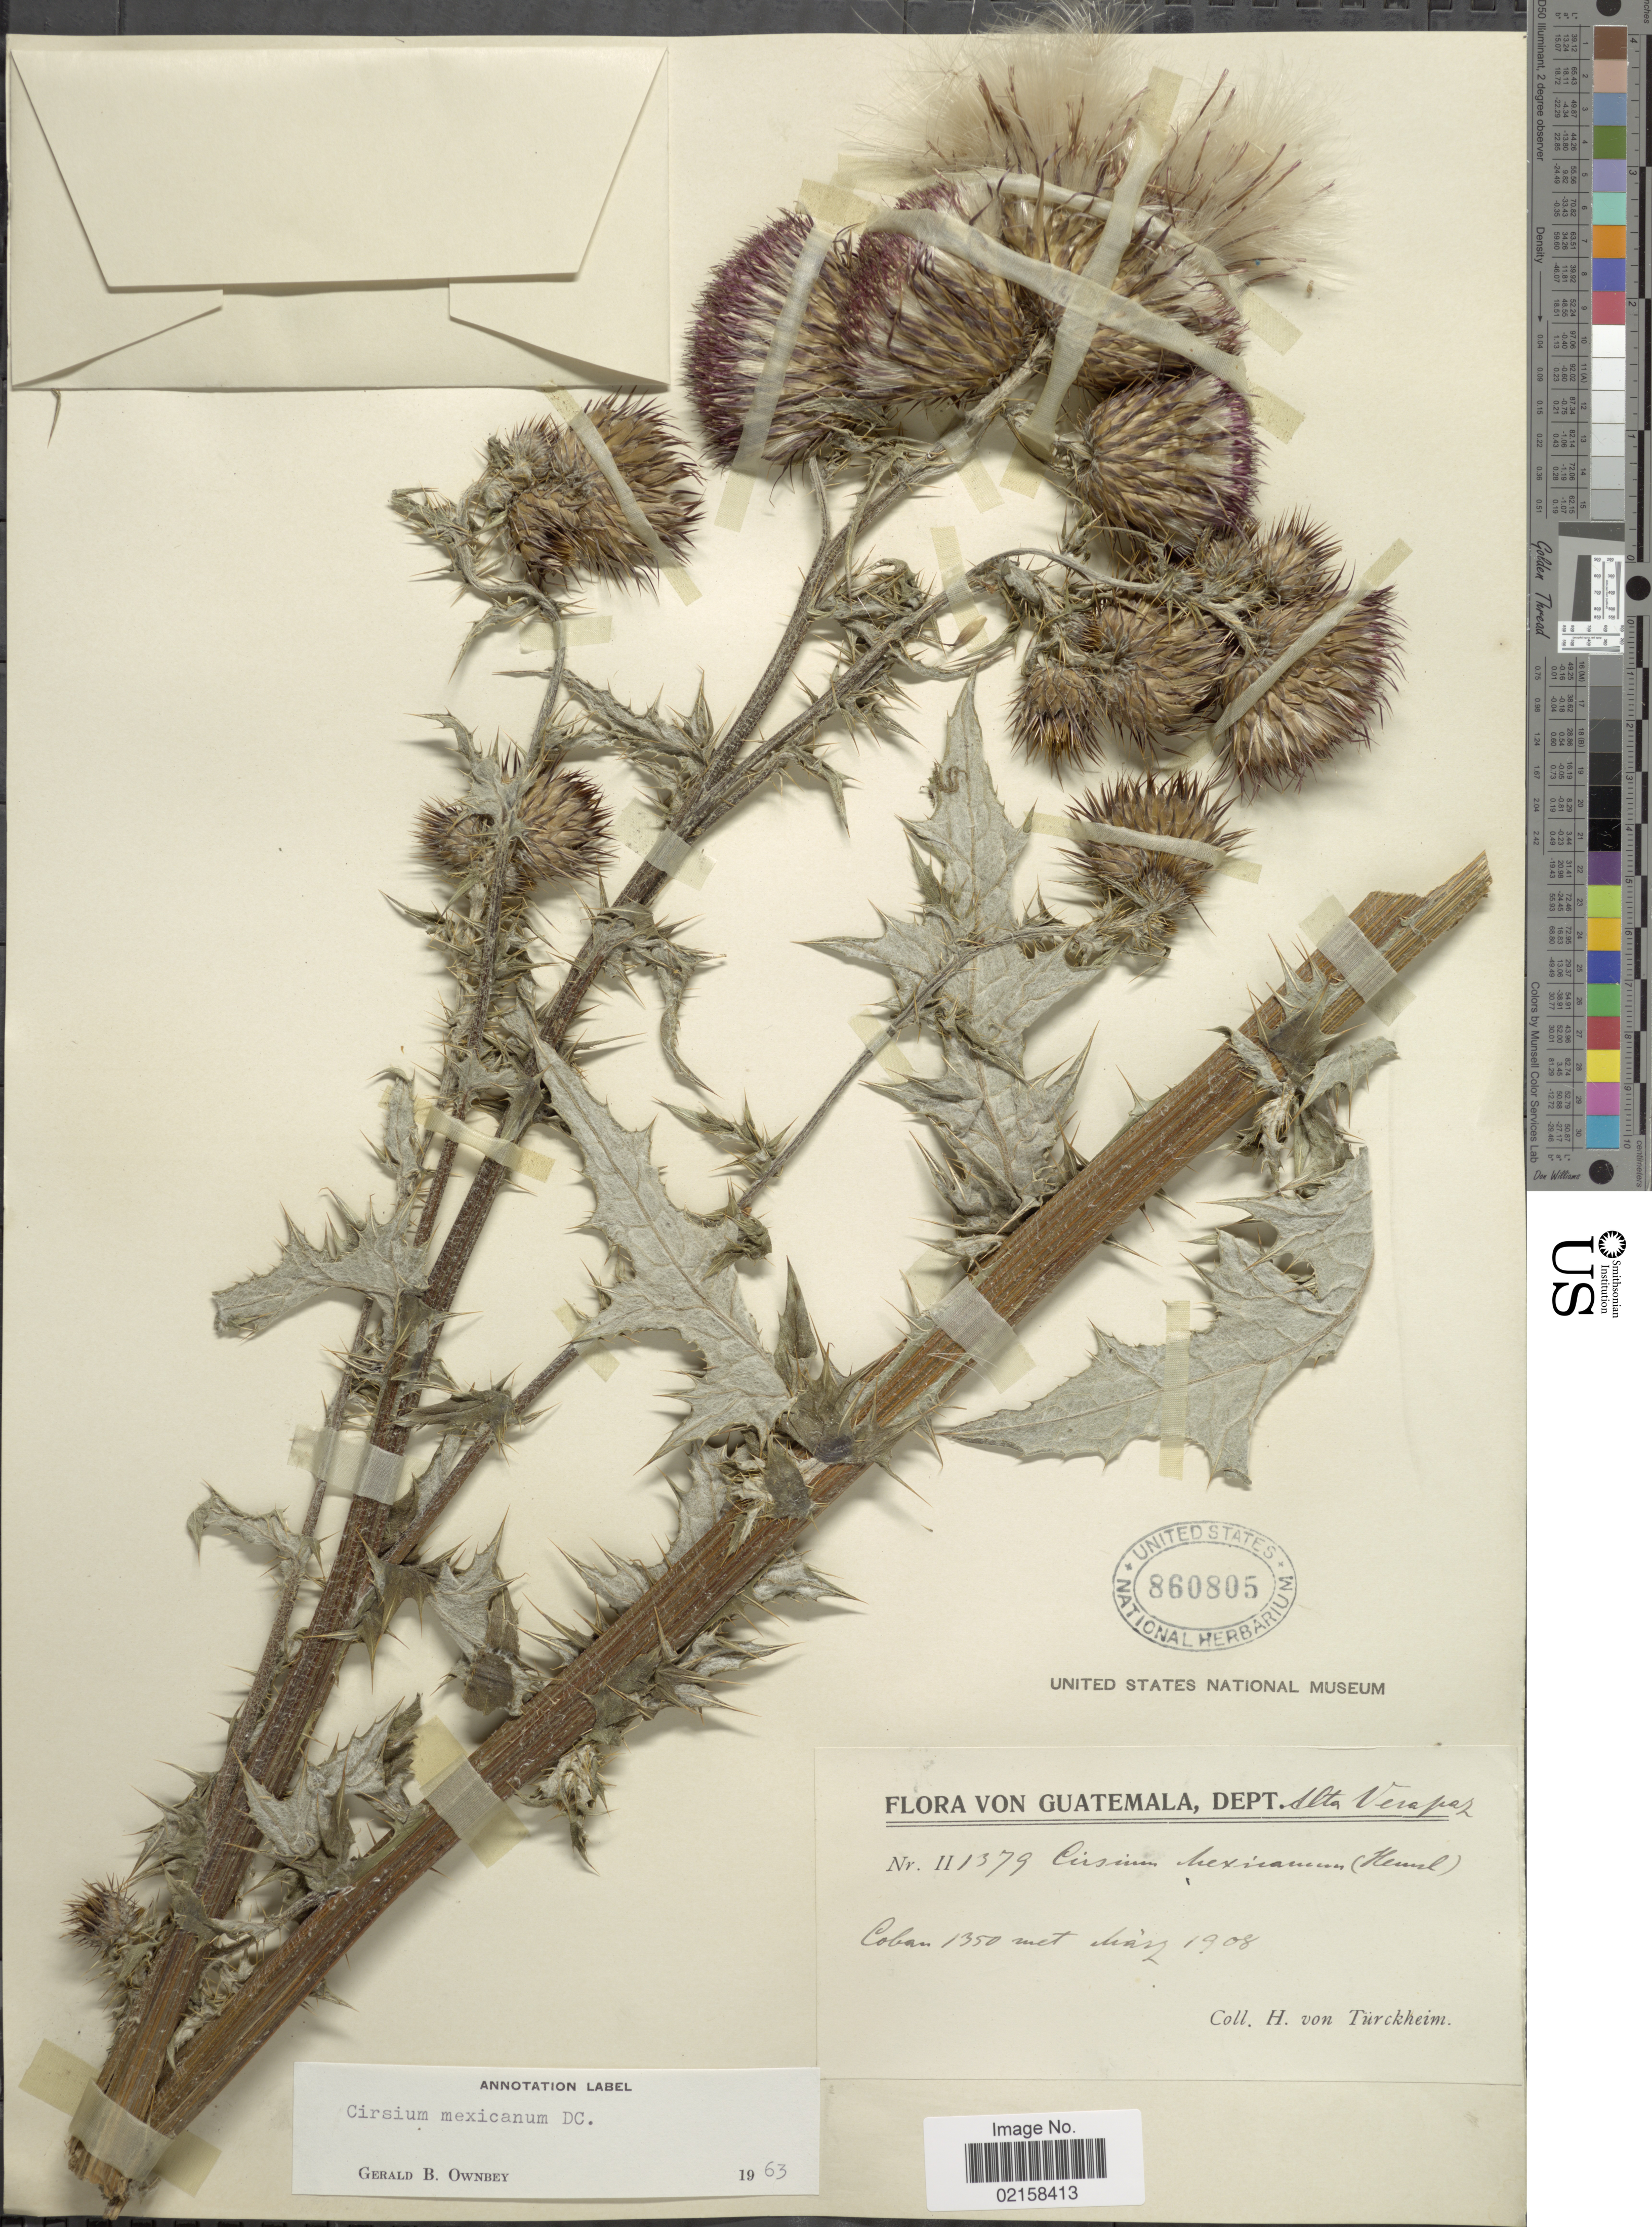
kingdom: Plantae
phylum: Tracheophyta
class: Magnoliopsida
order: Asterales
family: Asteraceae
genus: Cirsium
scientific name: Cirsium mexicanum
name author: DC.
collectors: H. von Türckheim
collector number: II 1379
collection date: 1908-03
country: Guatemala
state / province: Alta Verapaz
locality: Coban.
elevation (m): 1350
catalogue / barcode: US 860805